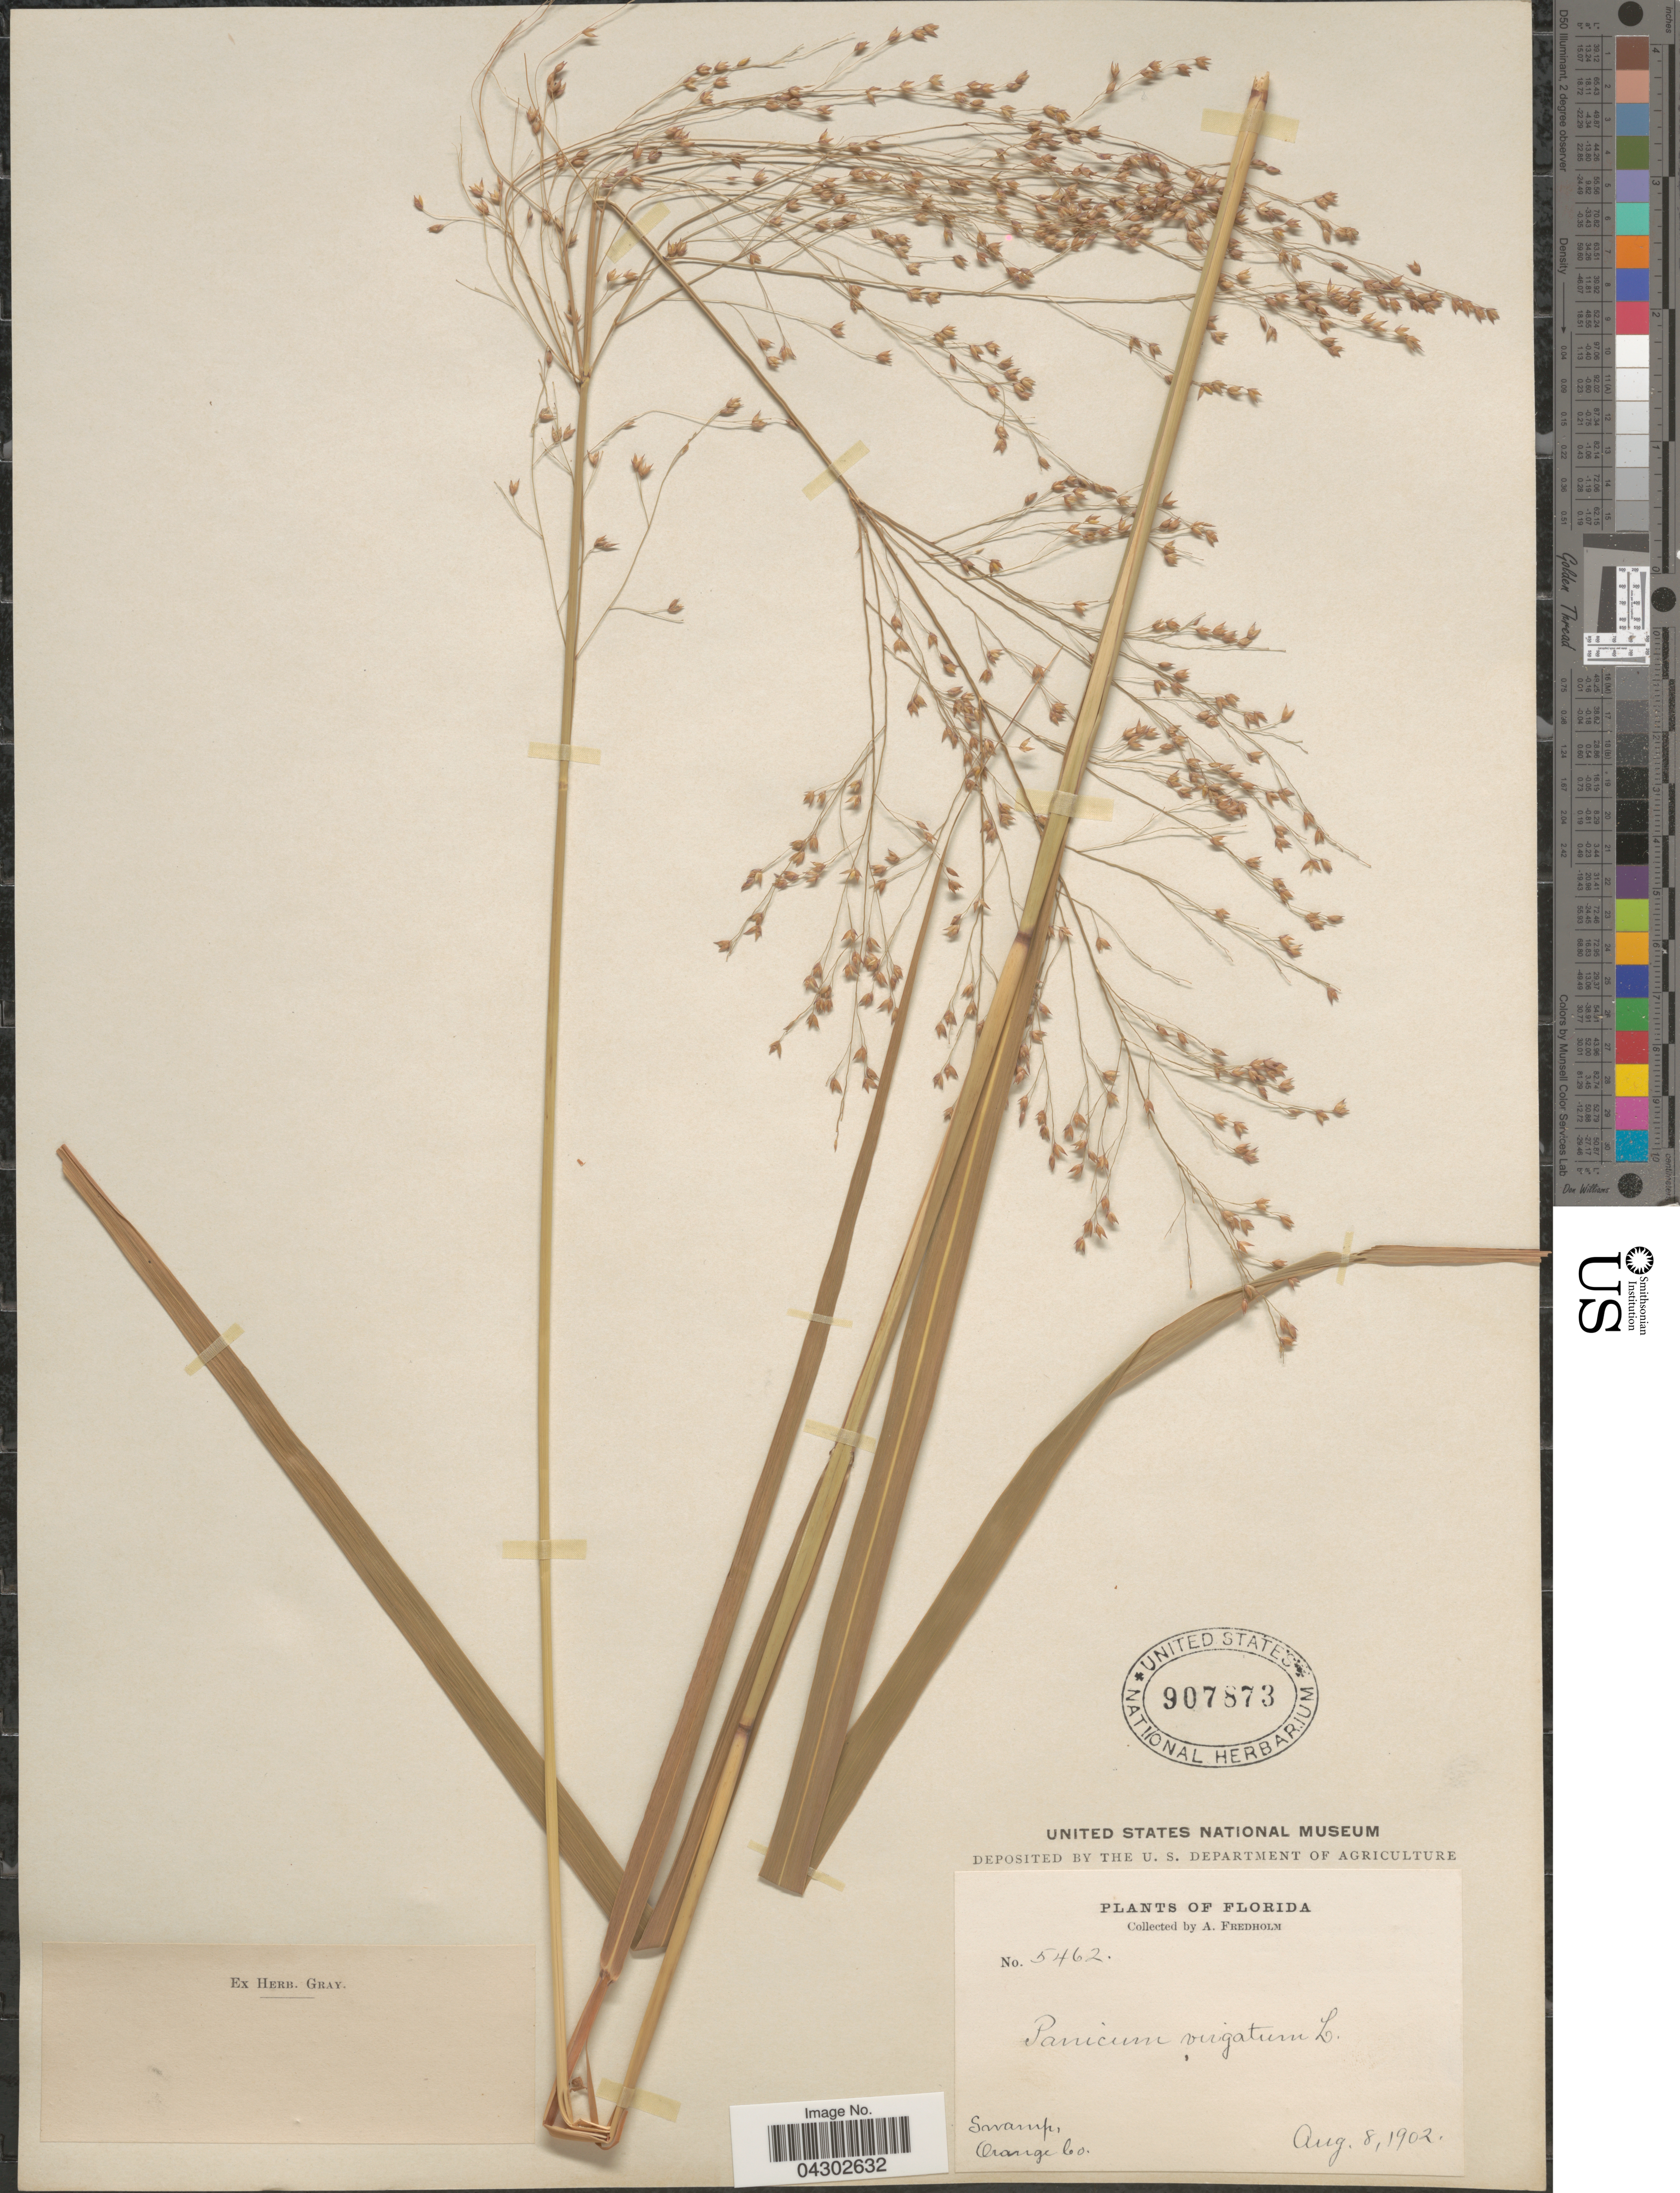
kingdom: Plantae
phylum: Tracheophyta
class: Liliopsida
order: Poales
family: Poaceae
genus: Panicum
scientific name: Panicum virgatum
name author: L.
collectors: A. Fredholm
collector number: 5462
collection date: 1902-08-08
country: United States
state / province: Florida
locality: Swamp, Orange Co.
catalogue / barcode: US 907873